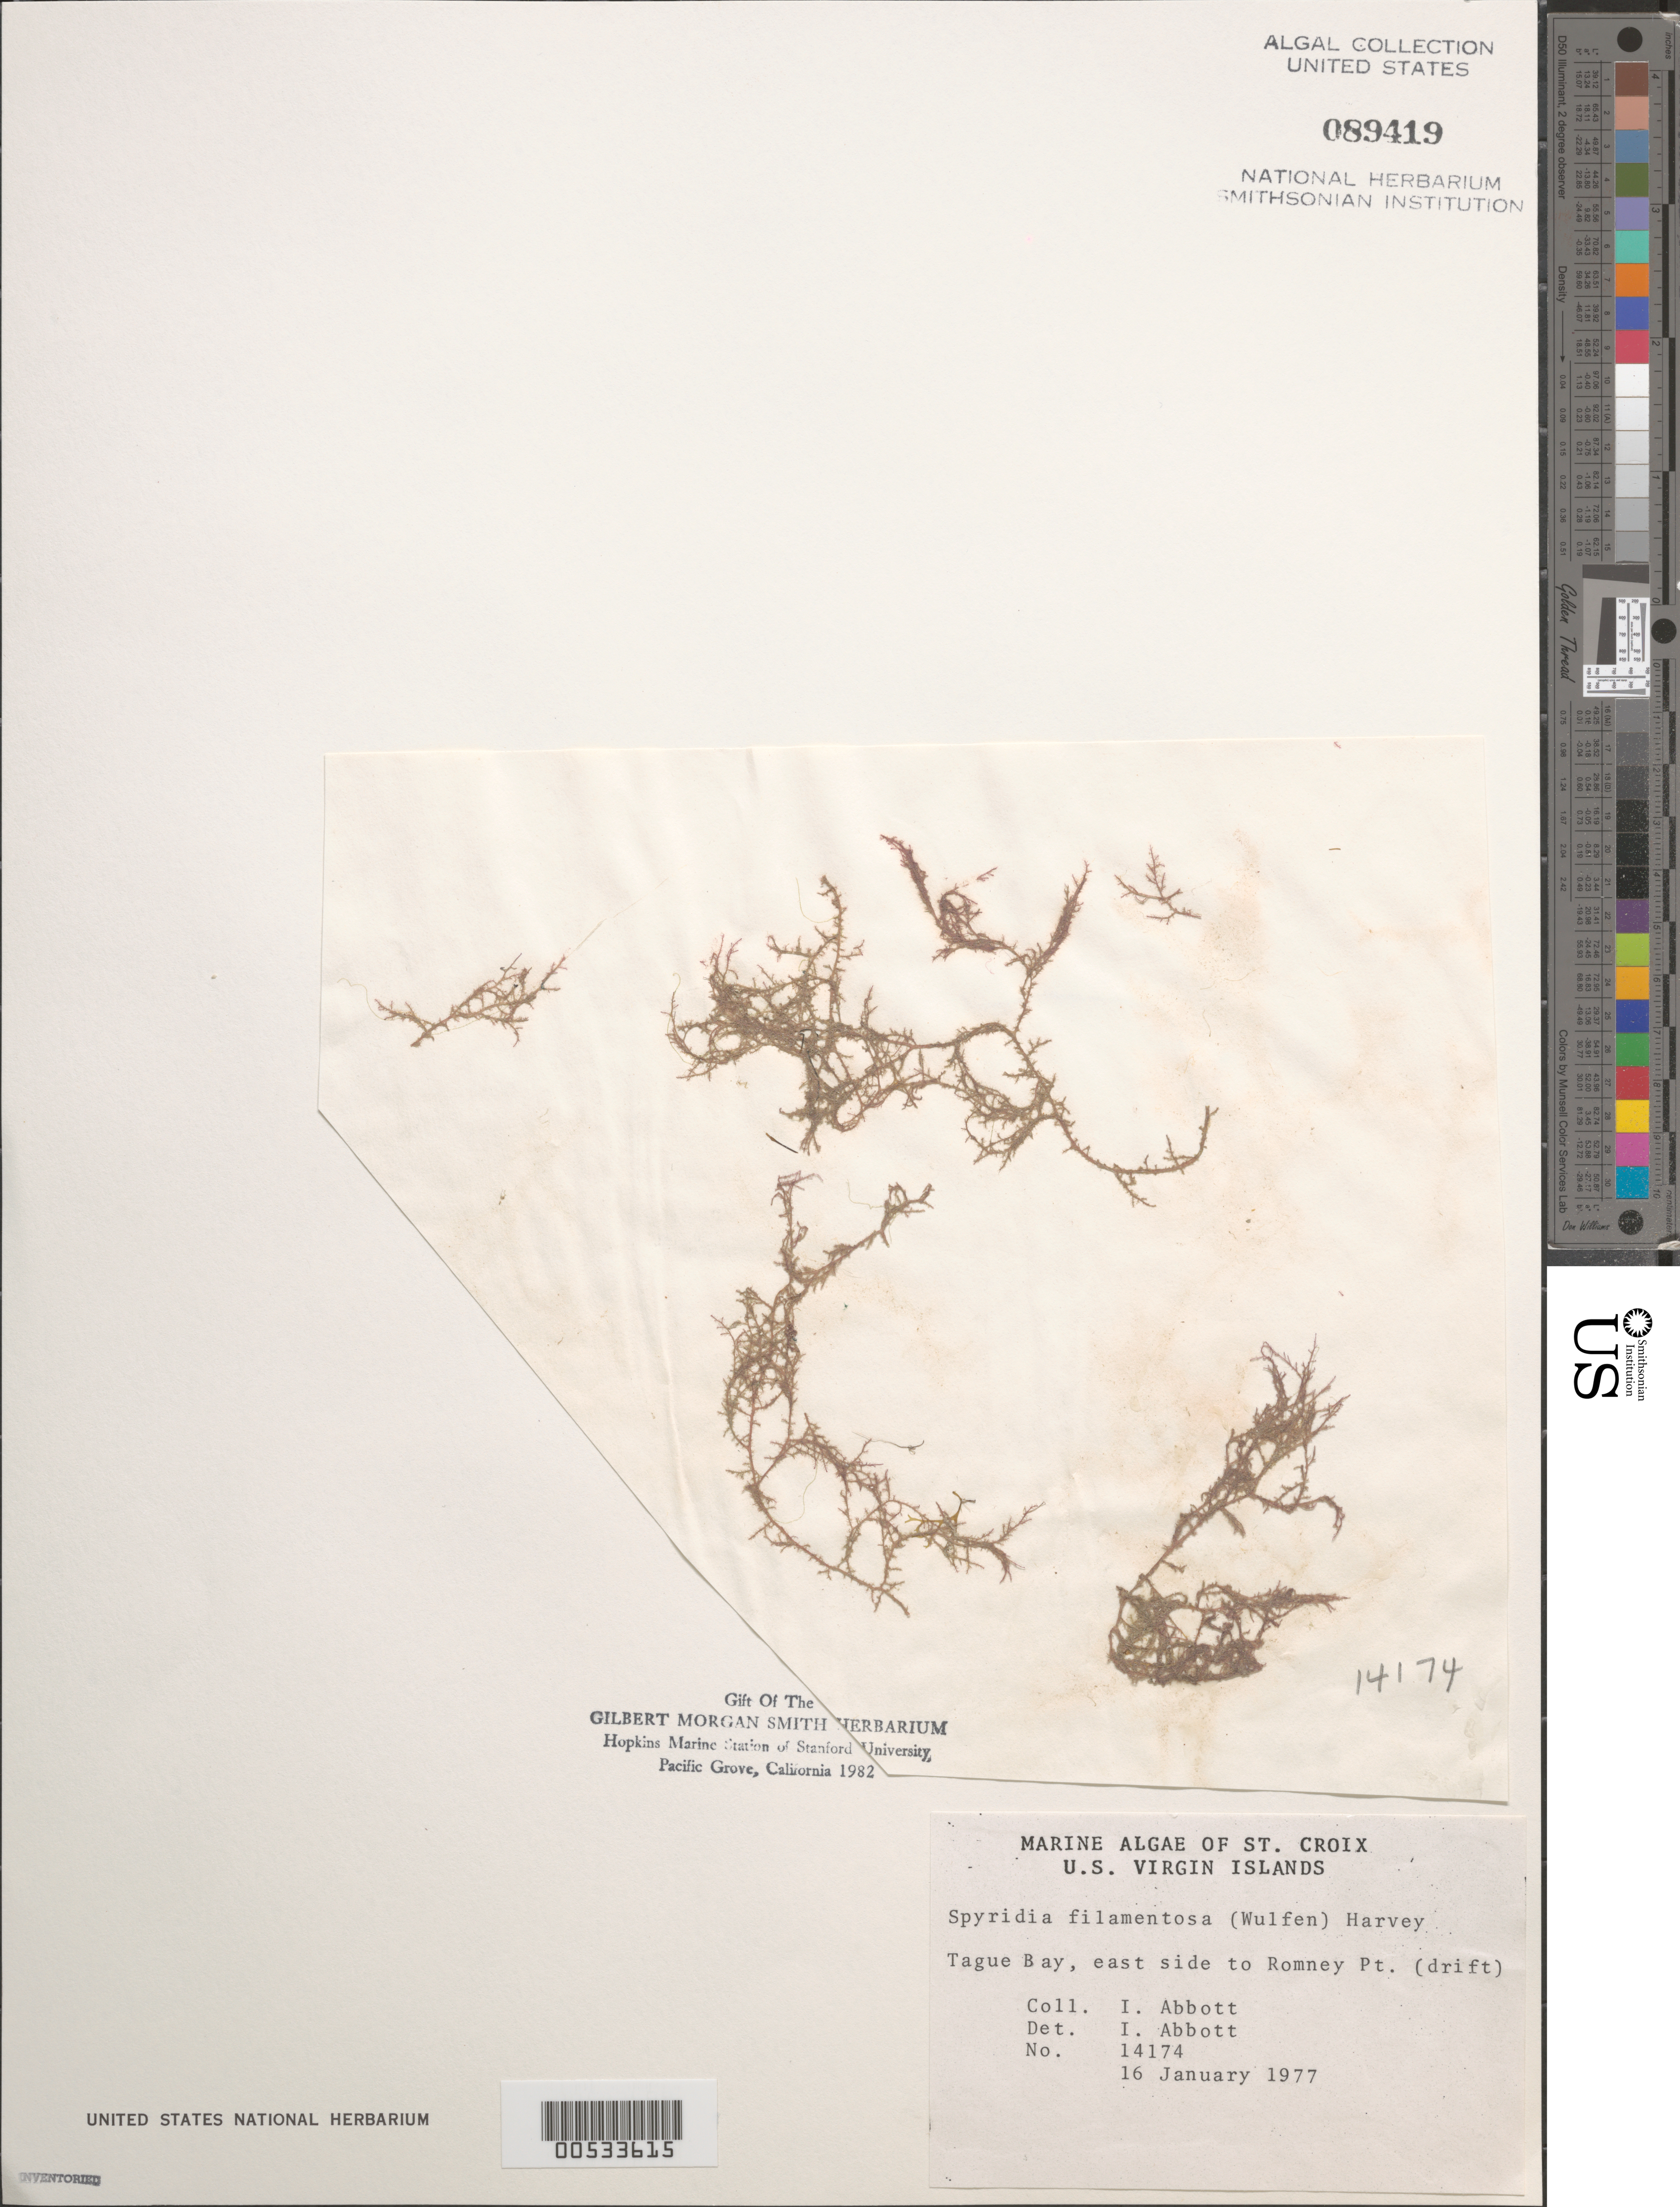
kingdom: Plantae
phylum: Rhodophyta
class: Florideophyceae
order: Ceramiales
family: Spyridiaceae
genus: Spyridia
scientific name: Spyridia filamentosa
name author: (Wulfen) Harv.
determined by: Abbott, Isabella A.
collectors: I. A. Abbott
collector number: IAA 14174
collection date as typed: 16 Jan 1977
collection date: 1977-01-16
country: U.S. Virgin Islands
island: St. Croix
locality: Tague Bay, Romney Point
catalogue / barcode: US 89419